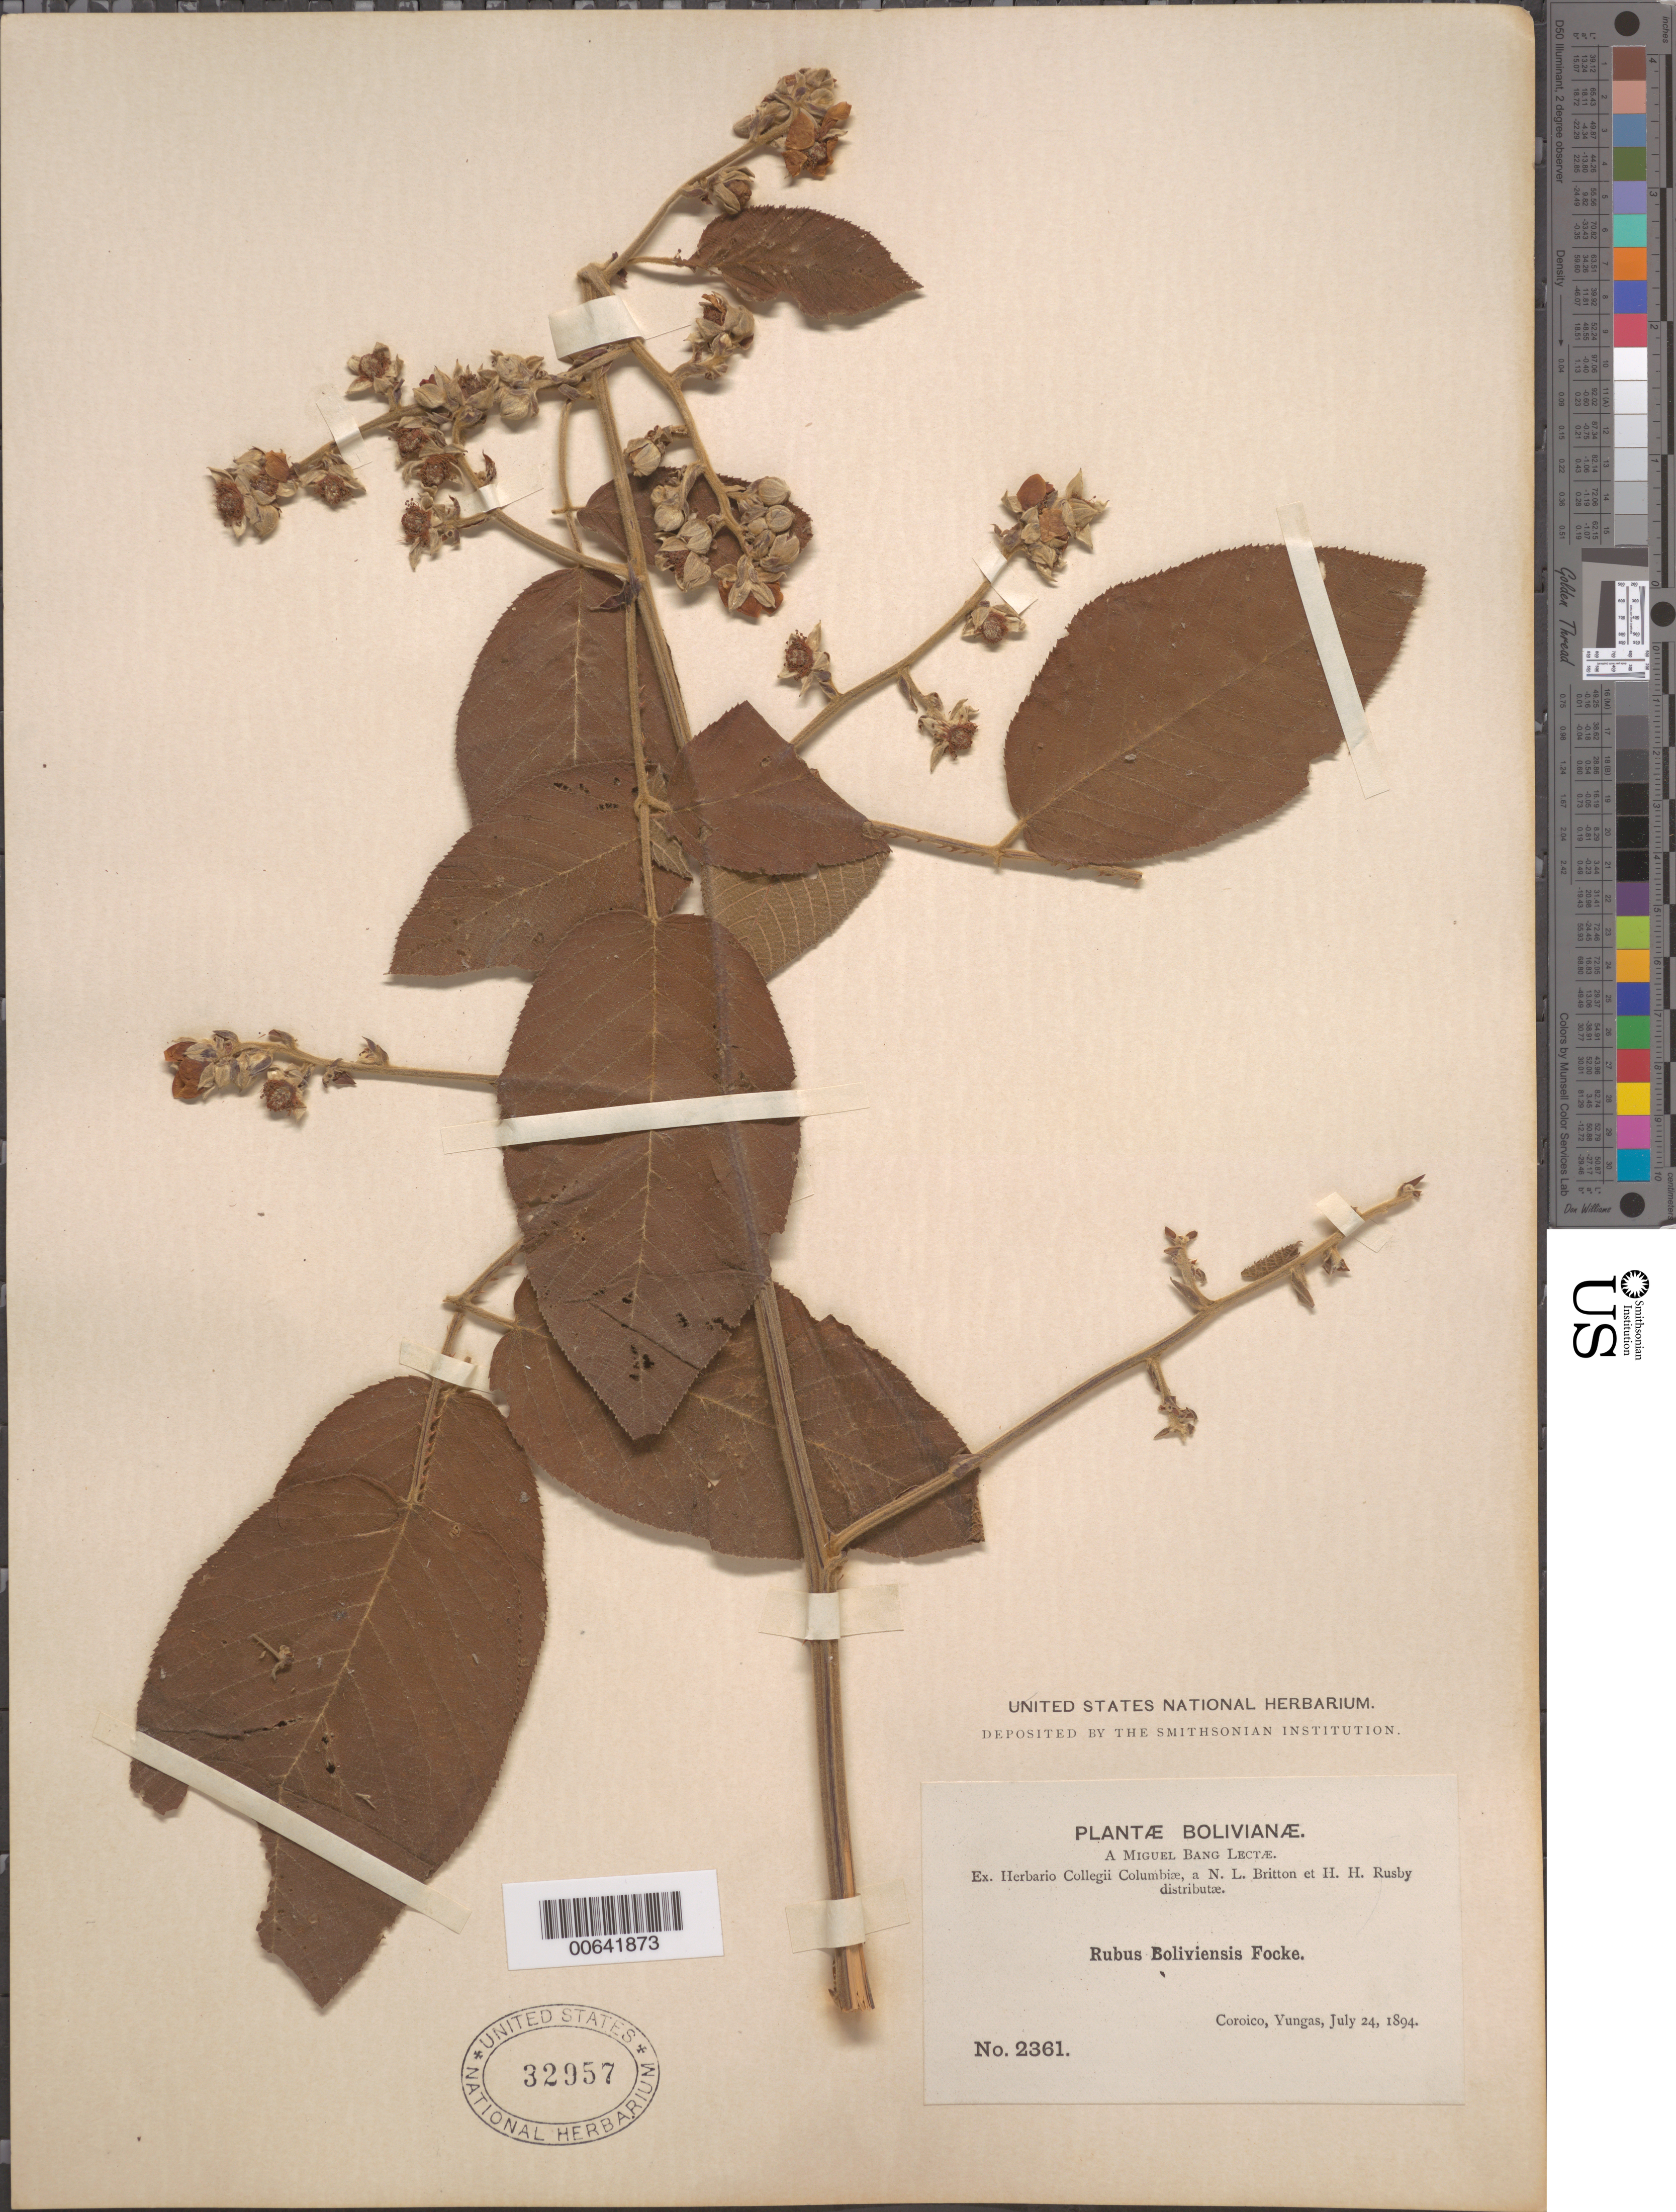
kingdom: Plantae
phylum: Tracheophyta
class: Magnoliopsida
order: Rosales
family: Rosaceae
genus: Rubus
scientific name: Rubus boliviensis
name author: Focke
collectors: M. Bang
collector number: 2361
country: Bolivia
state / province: La Paz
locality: Coroico, Yungas.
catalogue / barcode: US 32957